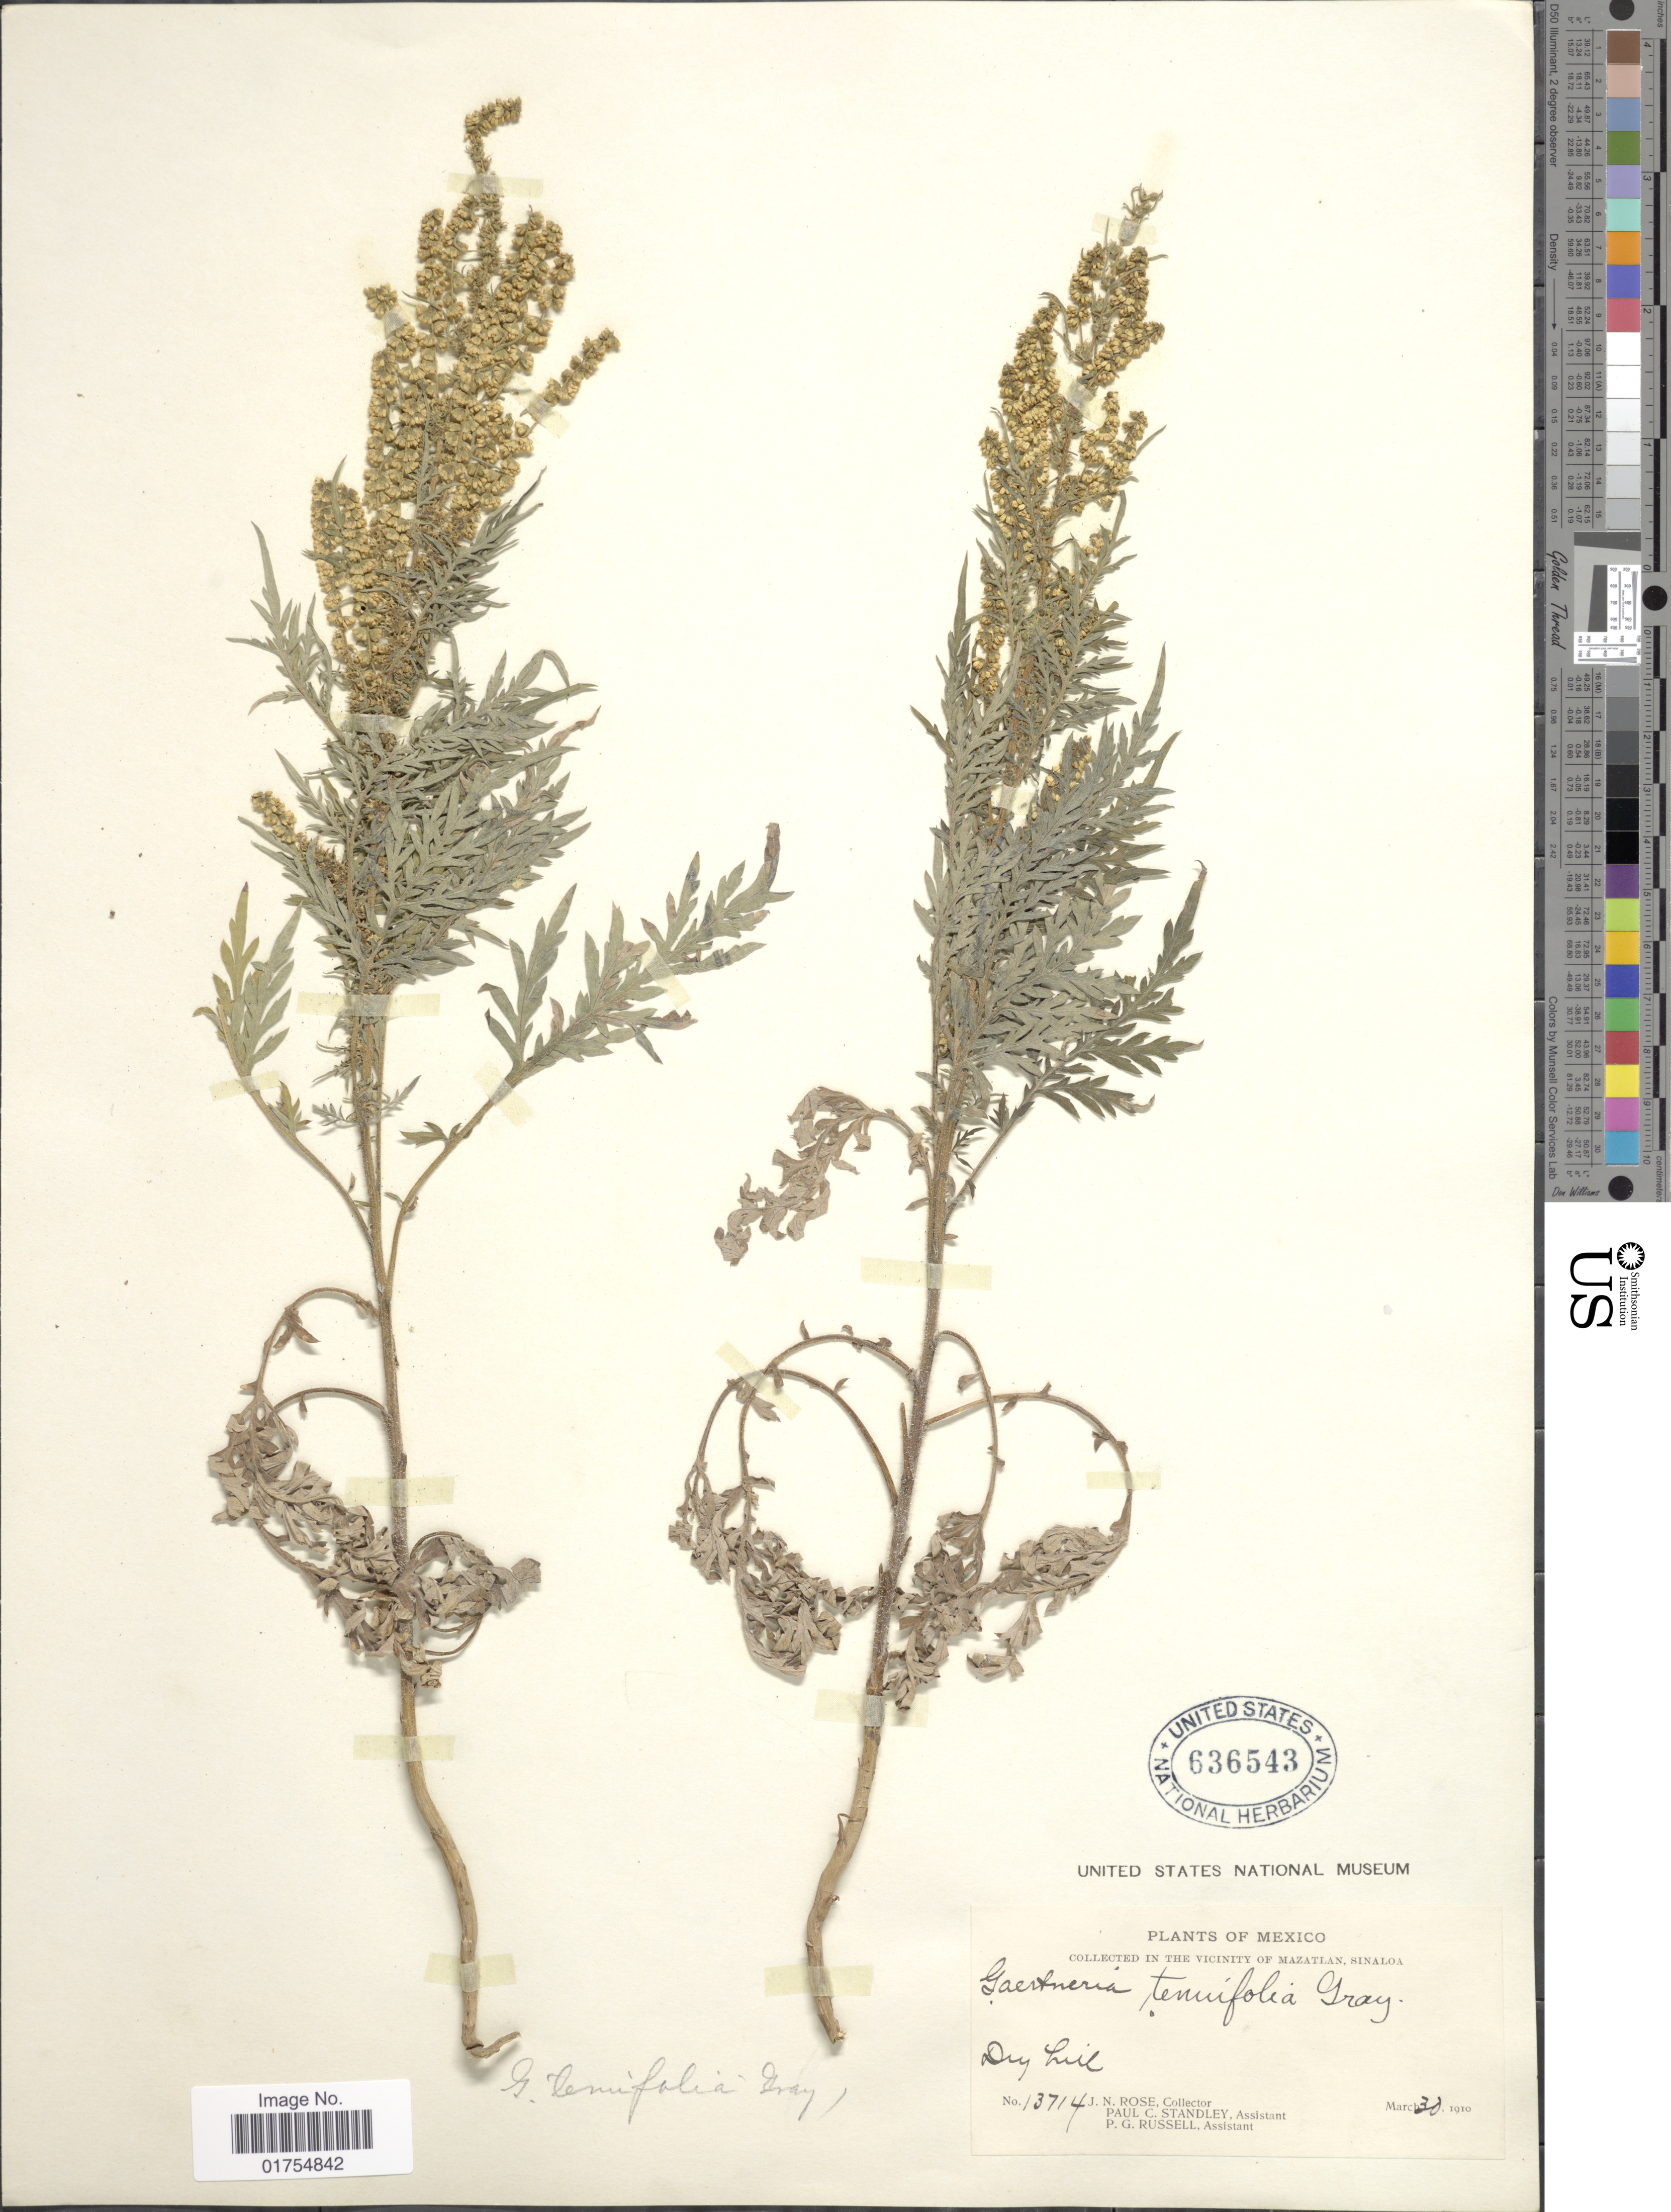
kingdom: Plantae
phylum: Tracheophyta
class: Magnoliopsida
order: Asterales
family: Asteraceae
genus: Franseria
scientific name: Franseria confertiflora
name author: (DC.) Rydb.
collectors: J. N. Rose, P. C. Standley & P. G. Russell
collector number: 13714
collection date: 1910-03-30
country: Mexico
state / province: Sinaloa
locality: Vicinity of Mazatlan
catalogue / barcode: US 636543